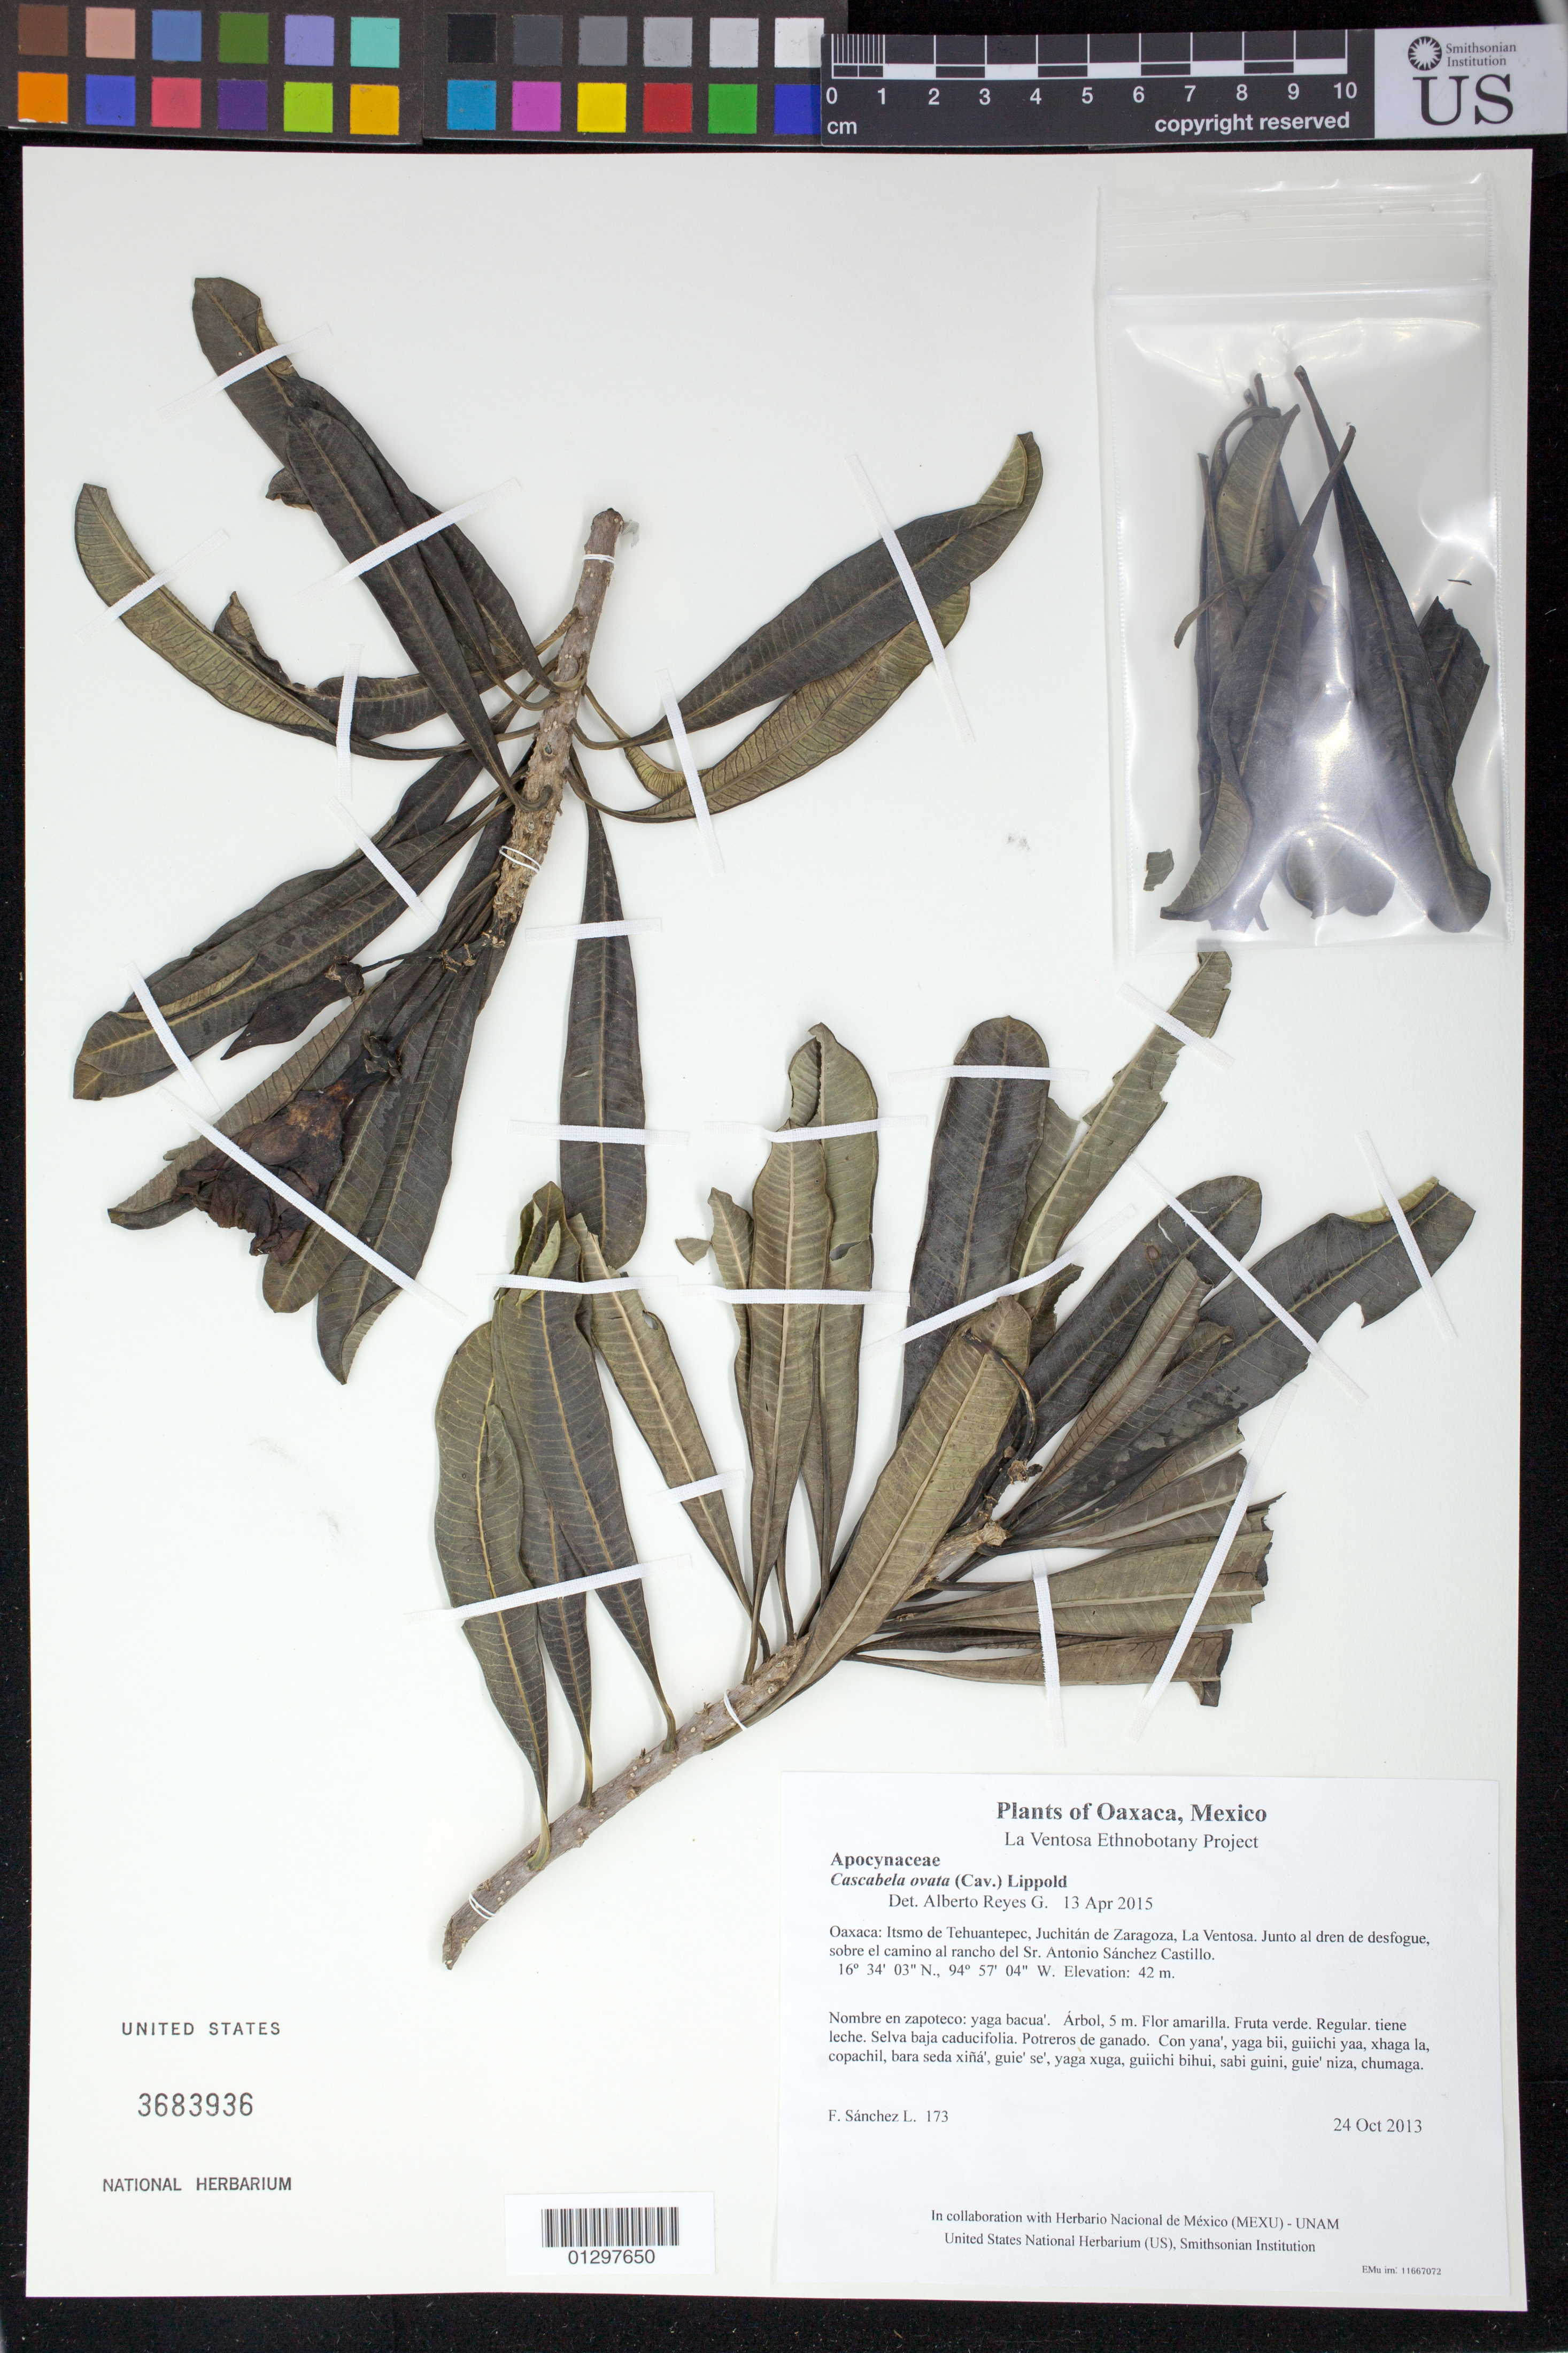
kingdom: Plantae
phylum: Tracheophyta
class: Magnoliopsida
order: Gentianales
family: Apocynaceae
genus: Thevetia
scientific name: Thevetia ovata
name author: (Cav.) A. DC.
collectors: F. Sánchez L.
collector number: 173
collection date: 2013-10-24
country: Mexico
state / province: Oaxaca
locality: Itsmo de Tehuantepec, Juchitán de Zaragoza, La Ventosa. Junto al dren de desfogue, sobre el camino al rancho del Sr. Antonio Sánchez Castillo.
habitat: Selva baja caducifolia. Potreros de ganado.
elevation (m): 42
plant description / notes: MEXU, US; Yaga. 5 m. Guie' naguchi. Cuaananaxhi naga'. Nuu.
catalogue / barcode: US 3683936